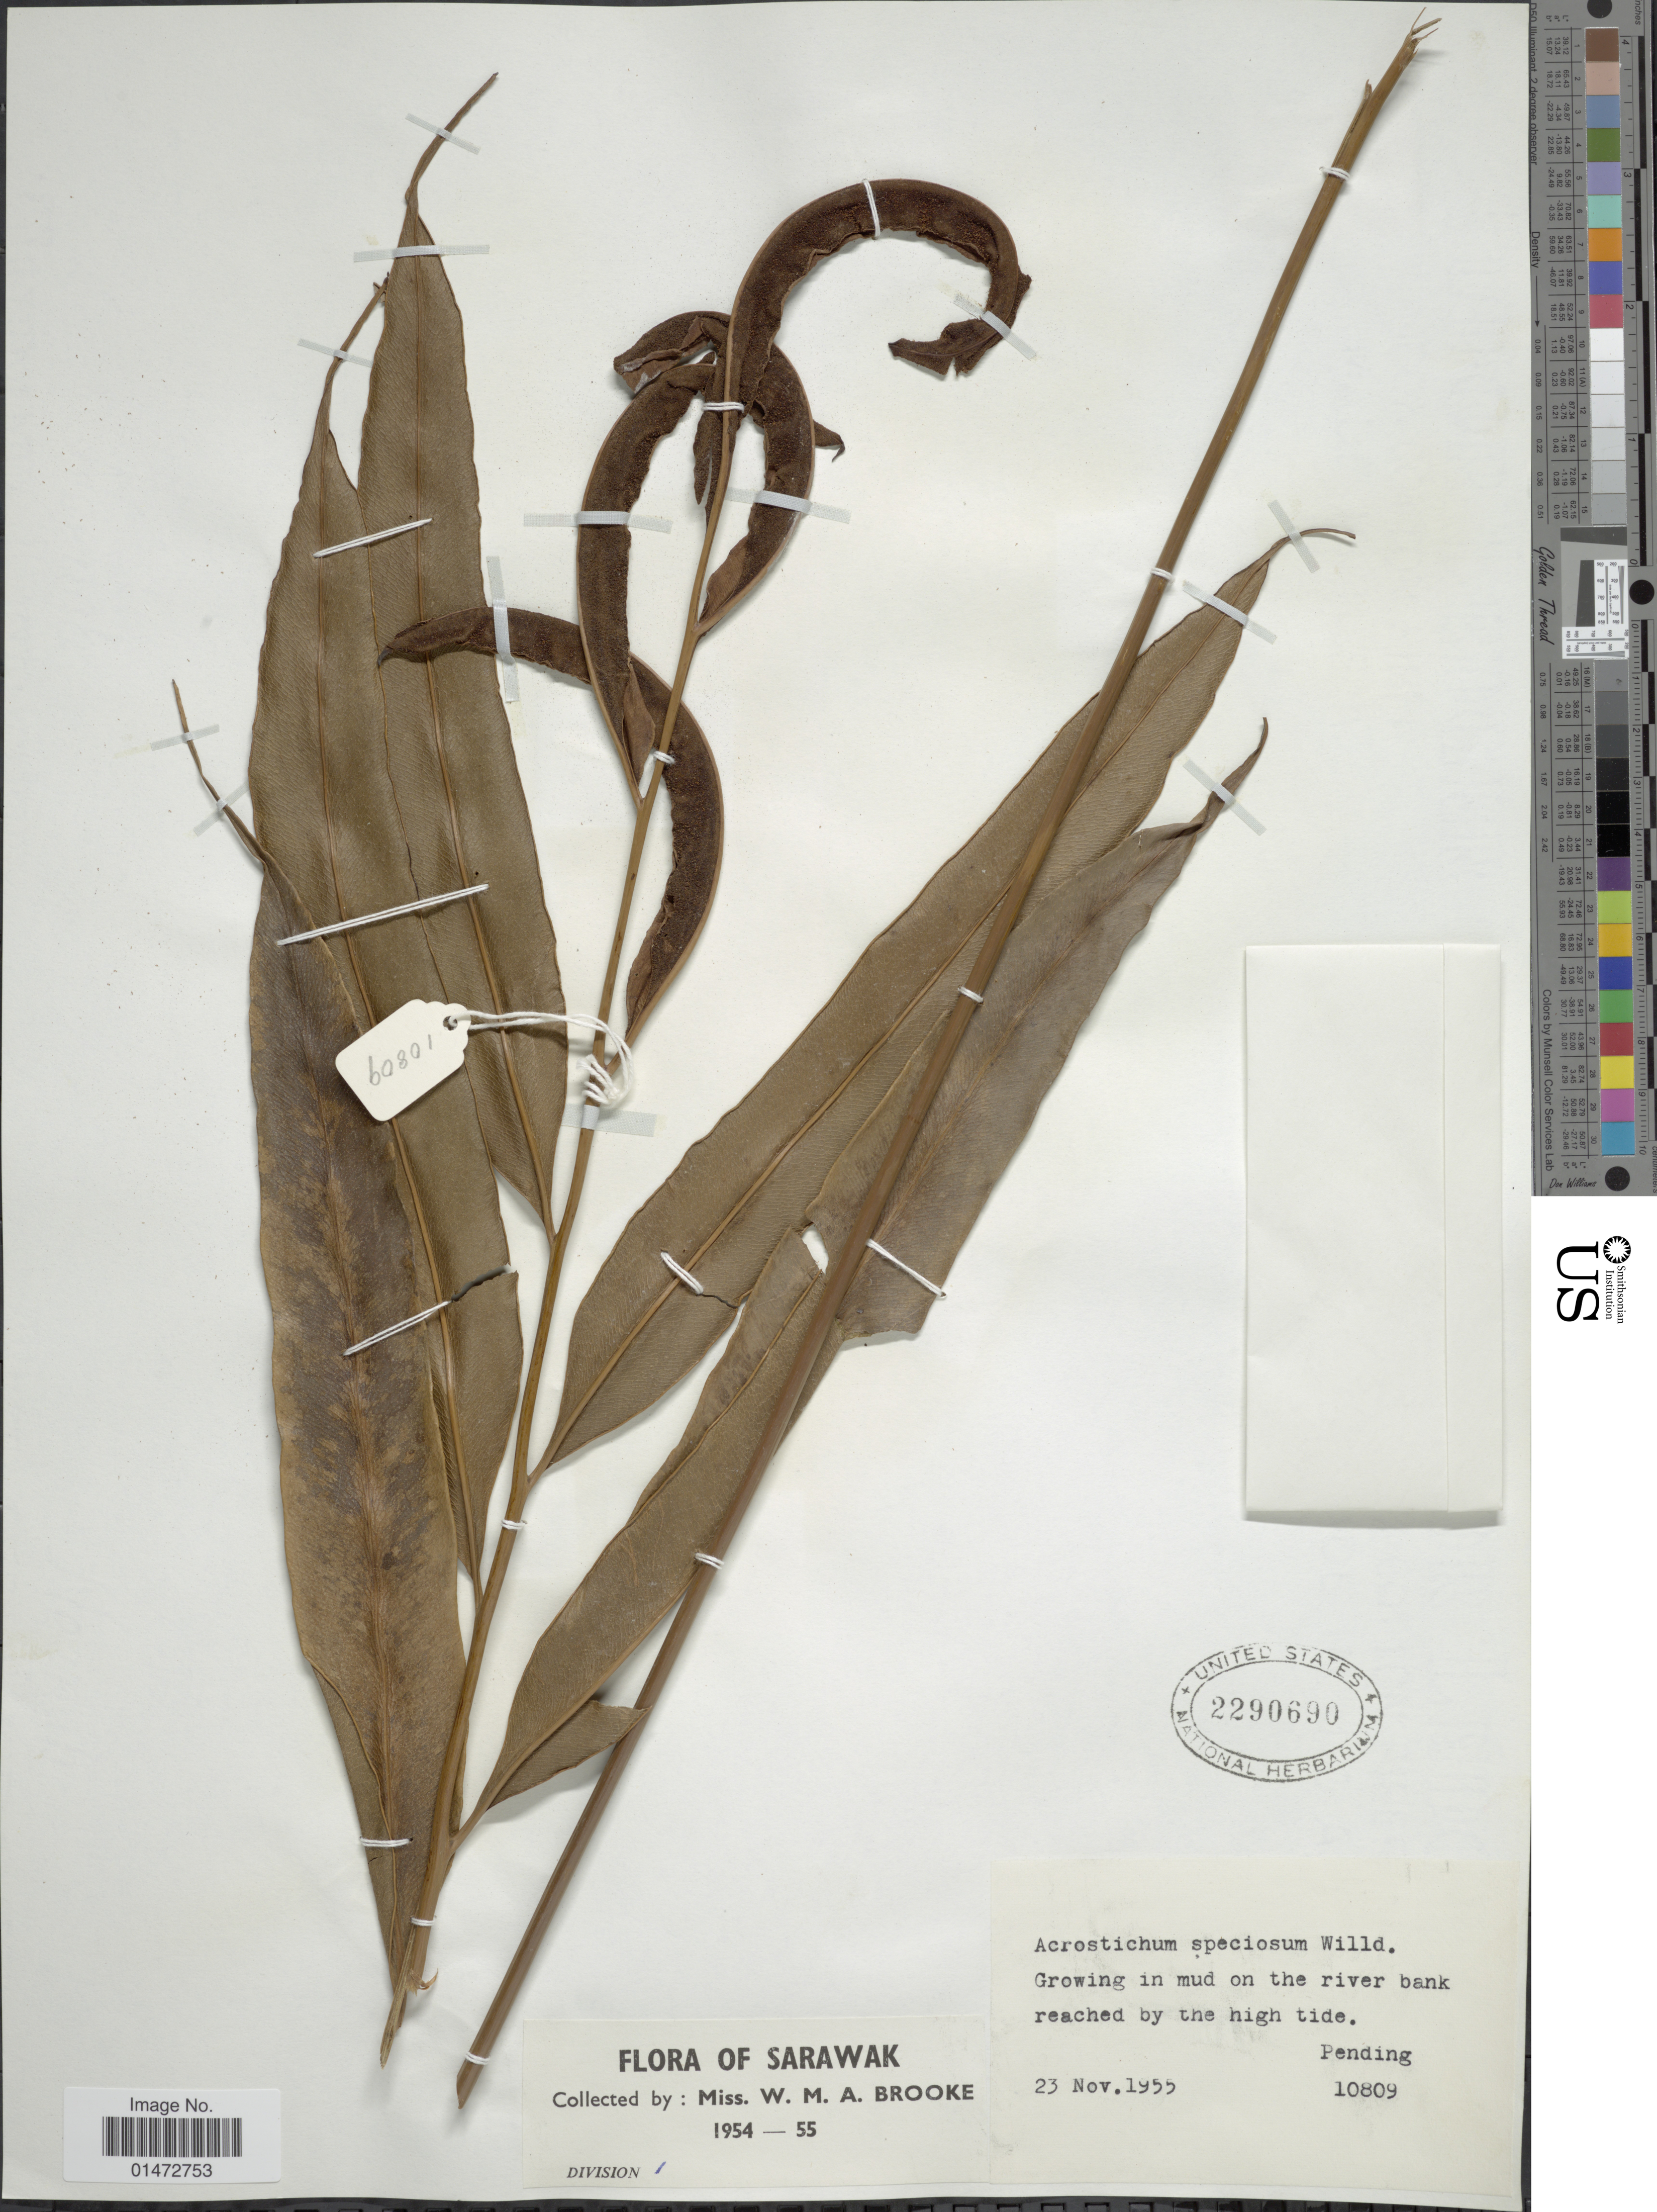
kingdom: Plantae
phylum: Tracheophyta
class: Polypodiopsida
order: Polypodiales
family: Pteridaceae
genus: Acrostichum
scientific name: Acrostichum speciosum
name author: Willd.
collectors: W. Brooke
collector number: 10809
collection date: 1955-11-23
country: Malaysia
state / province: Sarawak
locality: Growing in mud on the river bank reached by the high tide. Pending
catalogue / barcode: US 2290690